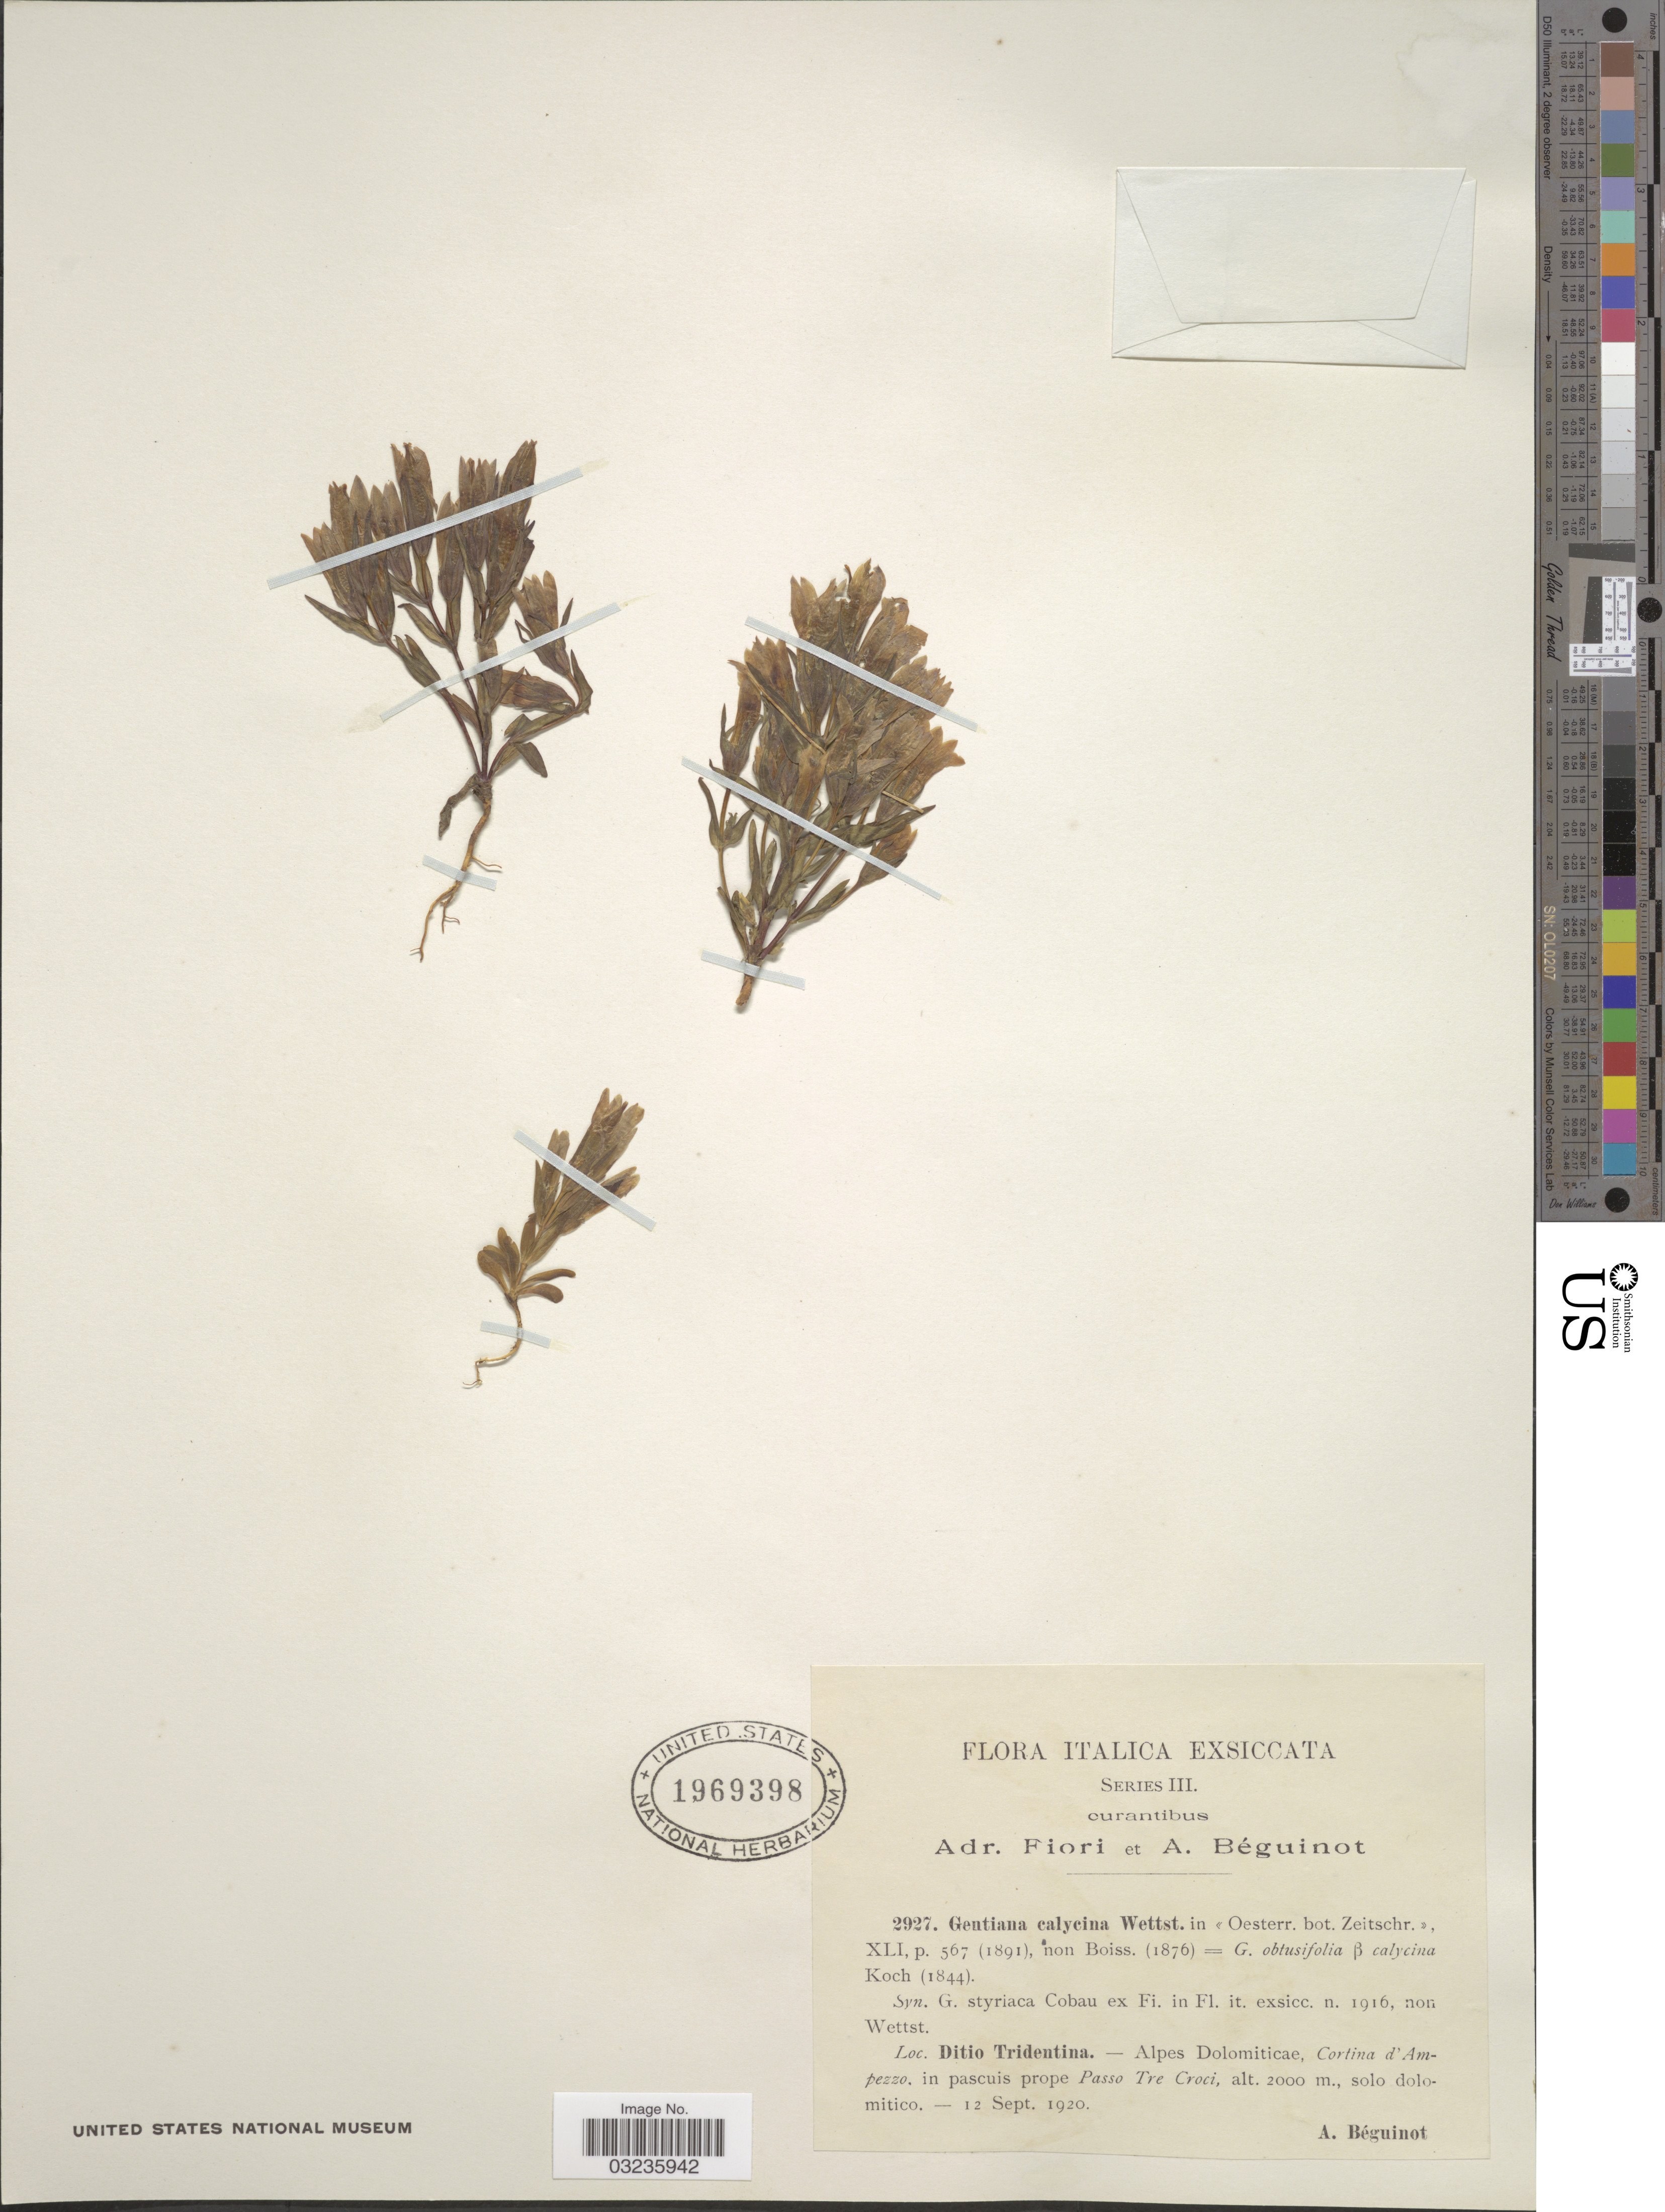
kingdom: Plantae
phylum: Tracheophyta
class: Magnoliopsida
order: Gentianales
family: Gentianaceae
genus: Gentiana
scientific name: Gentiana calycina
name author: (W.D.J. Koch) Wettst.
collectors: A. Béguinot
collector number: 2927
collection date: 1920-09-12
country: Italy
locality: Ditio Tridentina. - Alpes Dolomiticae, Cortina d'Ampezzo, in pascuis prope Passo Tre Croci.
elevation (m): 2000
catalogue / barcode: US 1969398